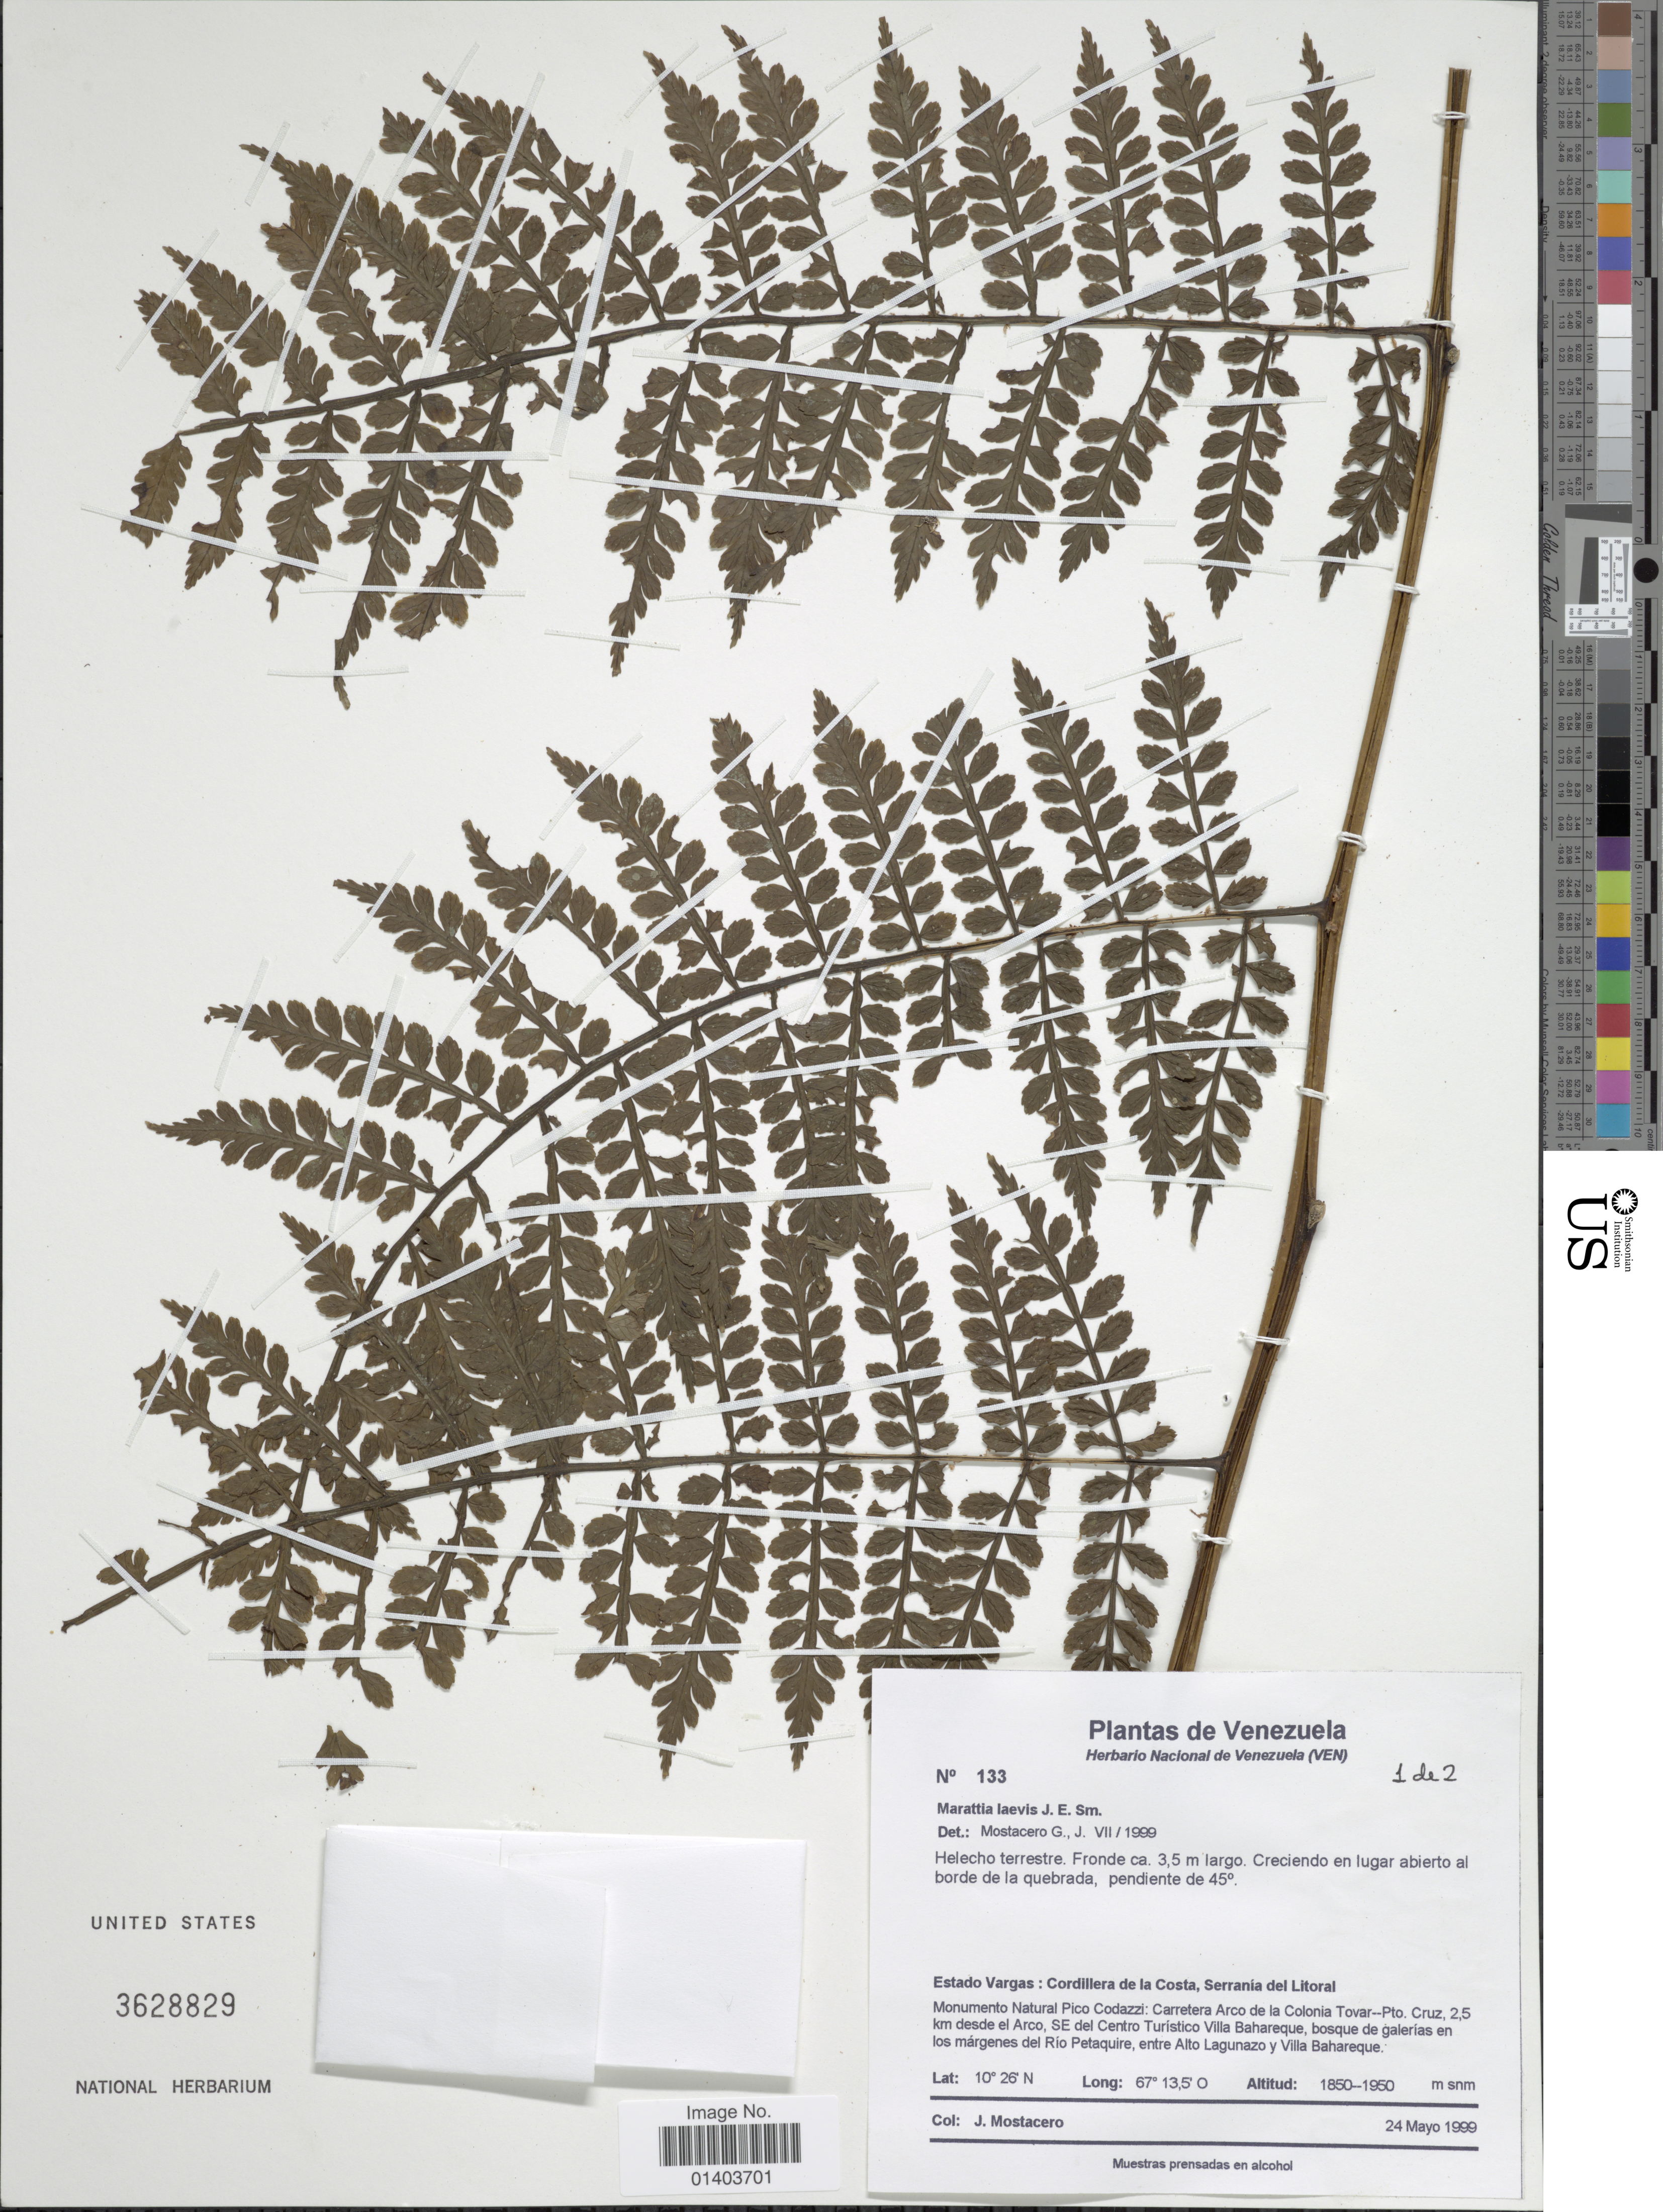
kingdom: Plantae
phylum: Tracheophyta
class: Polypodiopsida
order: Marattiales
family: Marattiaceae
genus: Eupodium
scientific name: Eupodium laeve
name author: (Sm.) Murdock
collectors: J. Mostacero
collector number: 133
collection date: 1999-05-24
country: Venezuela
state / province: Vargas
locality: Estado Vargas: Cordillera de la Costa, Serrania del Litoral. Monumento Natural Pico Codazzi: Carretera Arco de la Colonia Tovar-Pto. Cruz, 2.5 km desde el Arco, SE del Centro Turistico Villa Bahareque, bosque de galerias en los margenes del Rio Petaquire, entre Alto Lagunazo y Villa Bahareque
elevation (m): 1850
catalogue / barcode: US 3628829